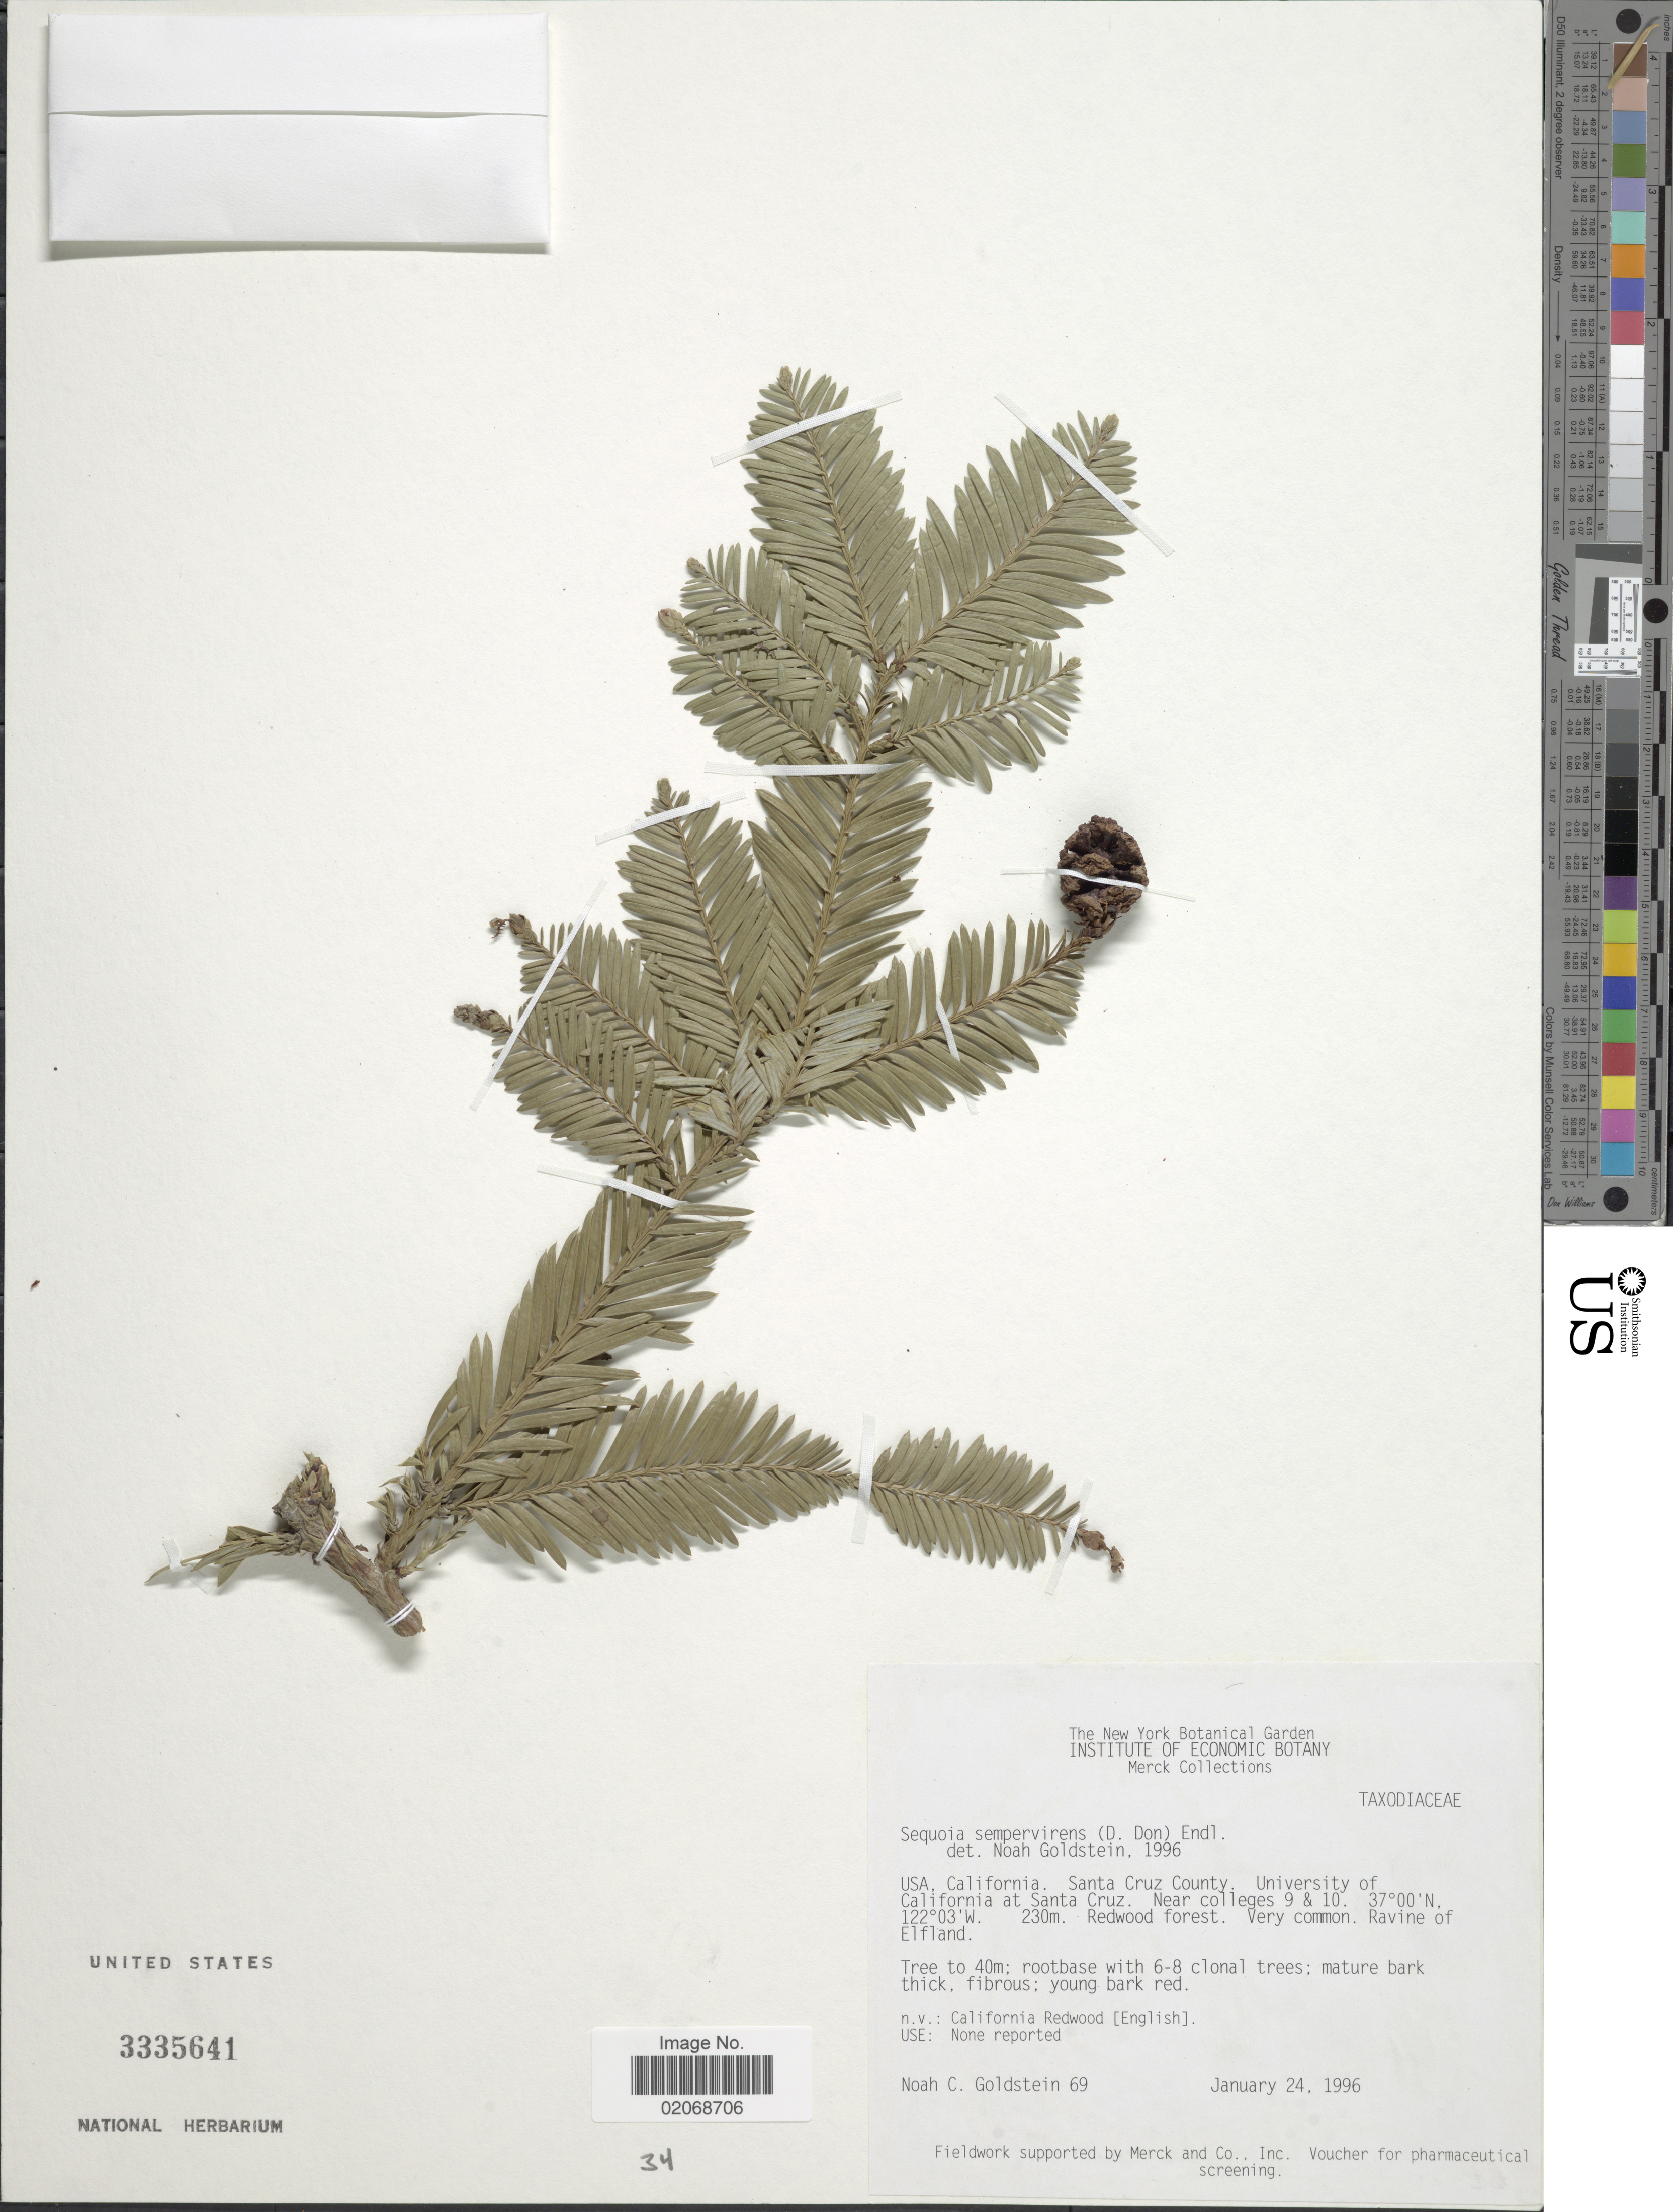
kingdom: Plantae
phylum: Tracheophyta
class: Pinopsida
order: Pinales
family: Cupressaceae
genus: Sequoia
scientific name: Sequoia sempervirens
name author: (D. Don) Endl.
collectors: N. Goldstein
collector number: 69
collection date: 1996-01-24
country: United States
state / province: California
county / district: Santa Cruz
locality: Sant Cruz County, University of California at Santa Cruz. Near colleges 9 & 10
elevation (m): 230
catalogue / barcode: US 3335641